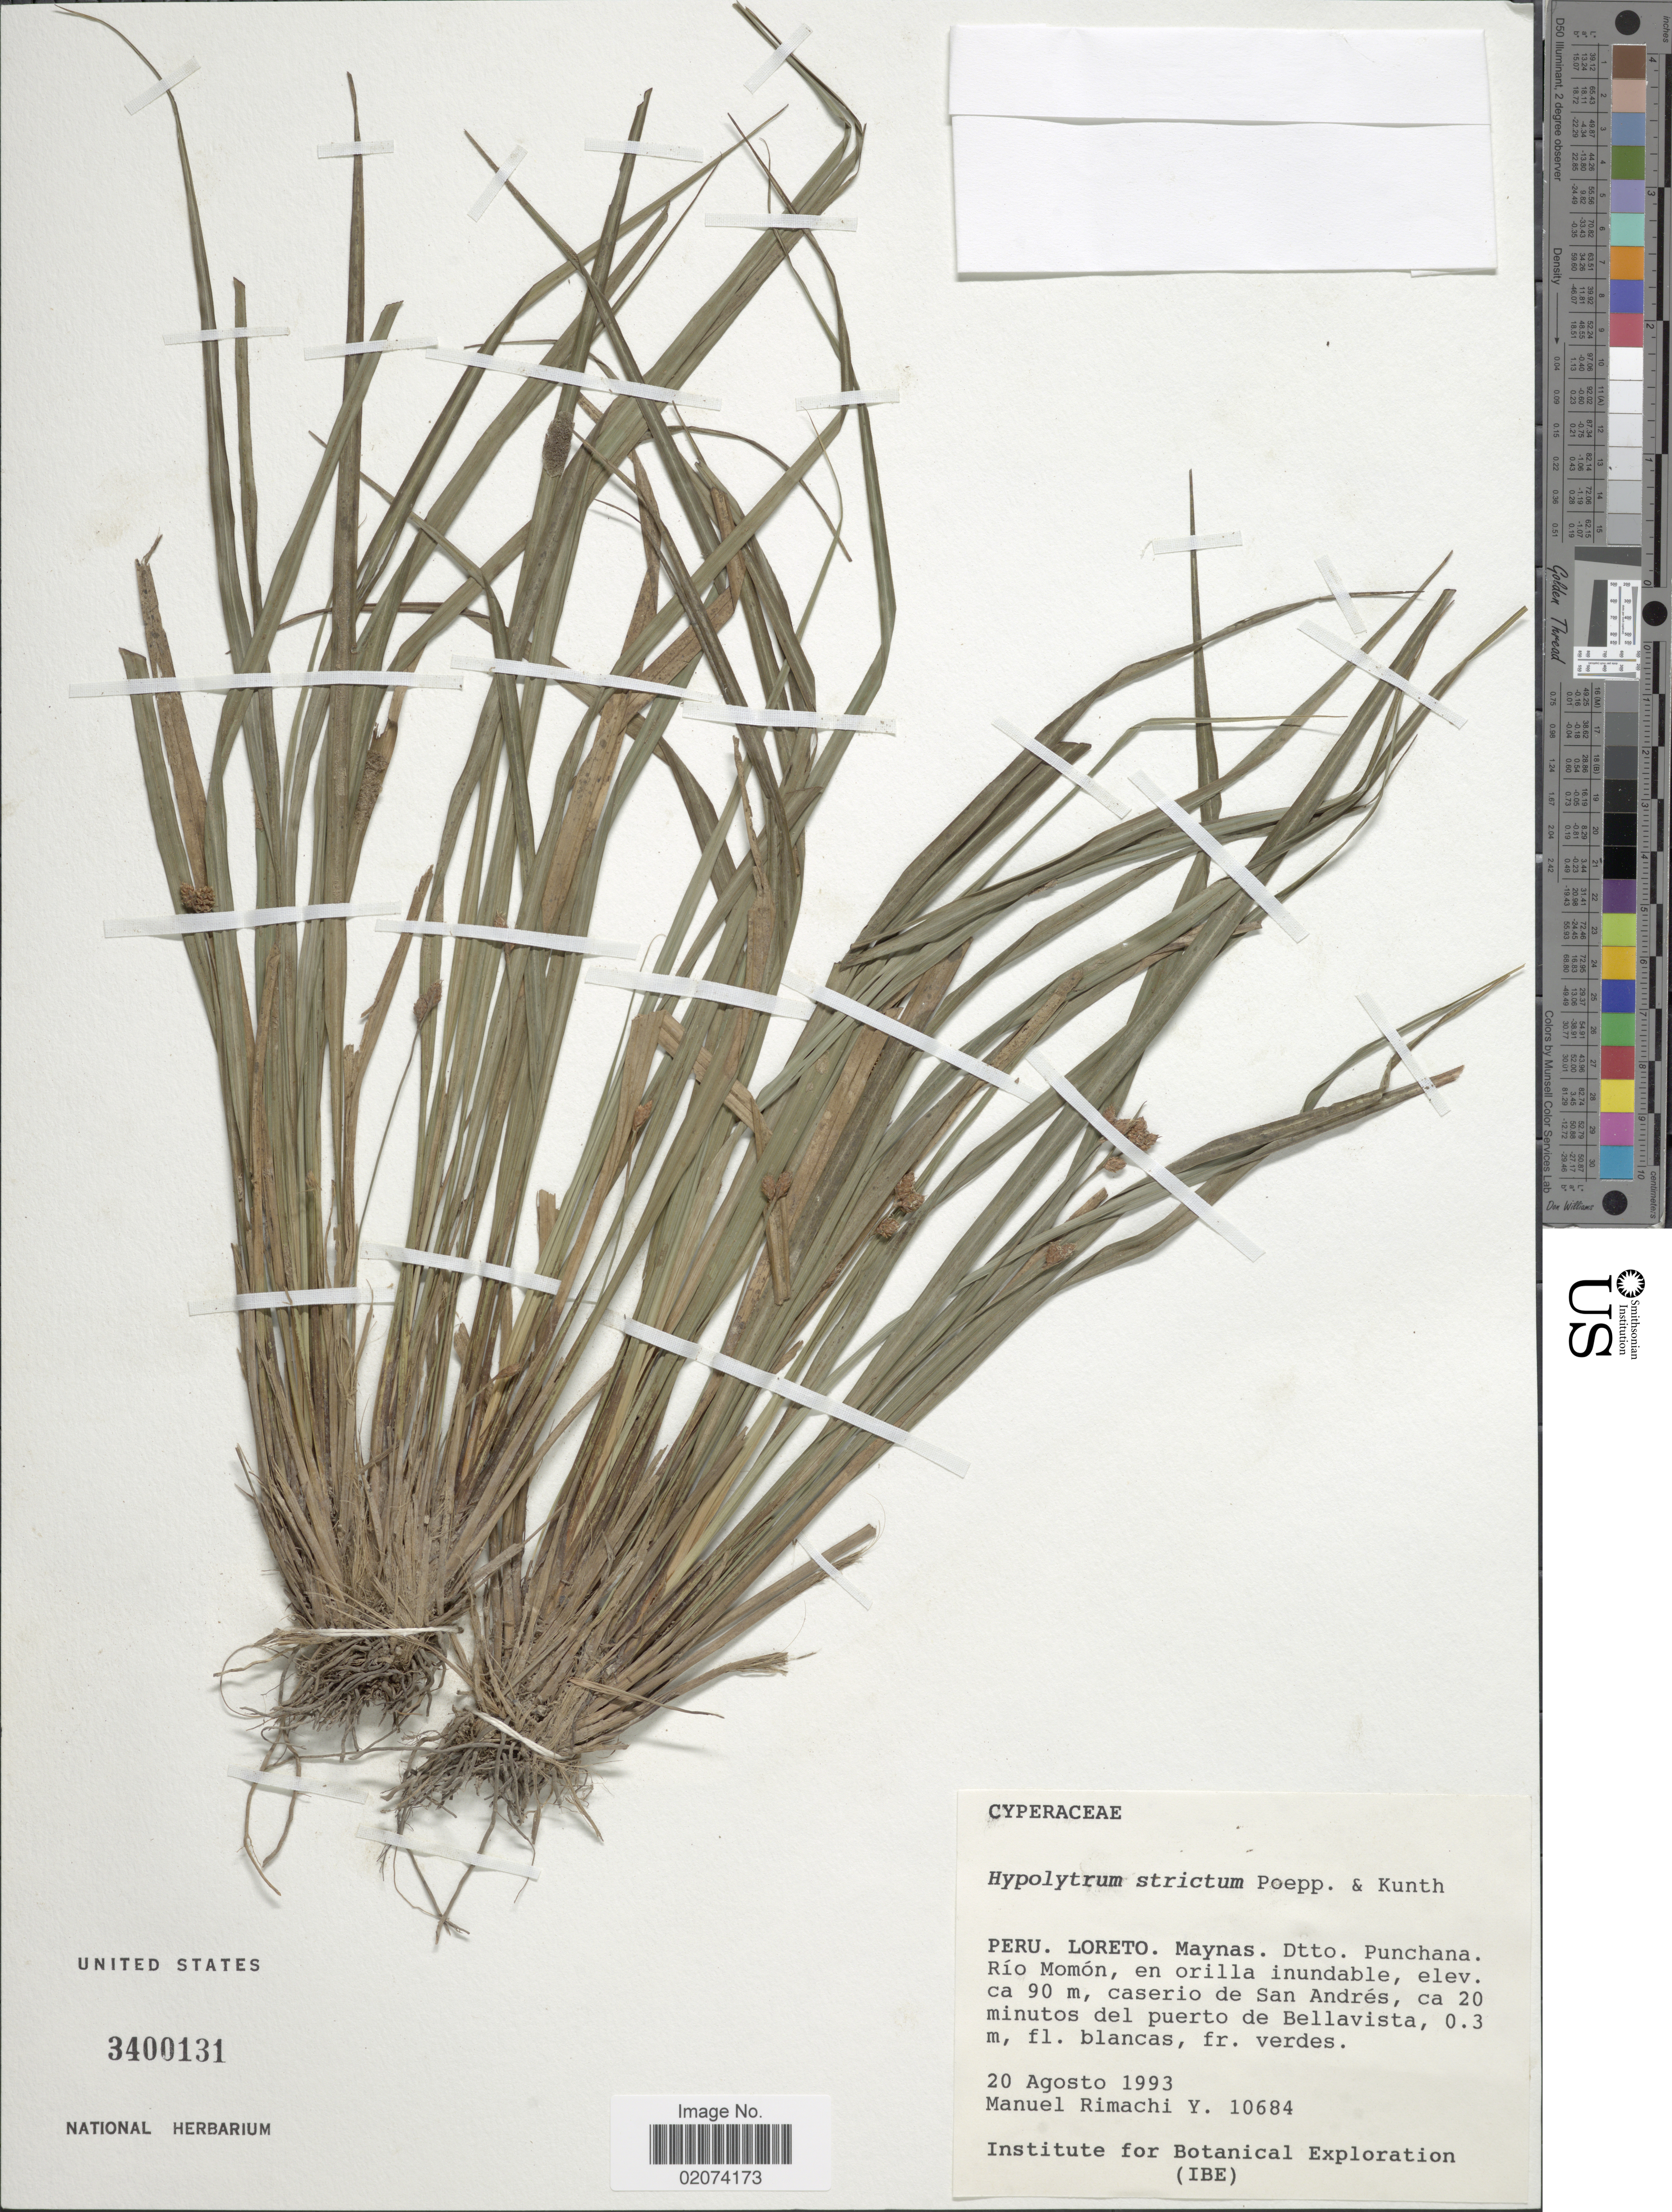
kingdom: Plantae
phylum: Tracheophyta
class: Liliopsida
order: Poales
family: Cyperaceae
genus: Hypolytrum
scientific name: Hypolytrum strictum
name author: Poepp. & Kunth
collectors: M. Rimachi Y.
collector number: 10684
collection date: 1993-08-20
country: Peru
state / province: Loreto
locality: Maynas. Dtto. Punchana. Rio Momon, en orilla inundable, caserio de San Andres, ca 20 minutos del puerto de Bellavista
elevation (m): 90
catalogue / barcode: US 3400131